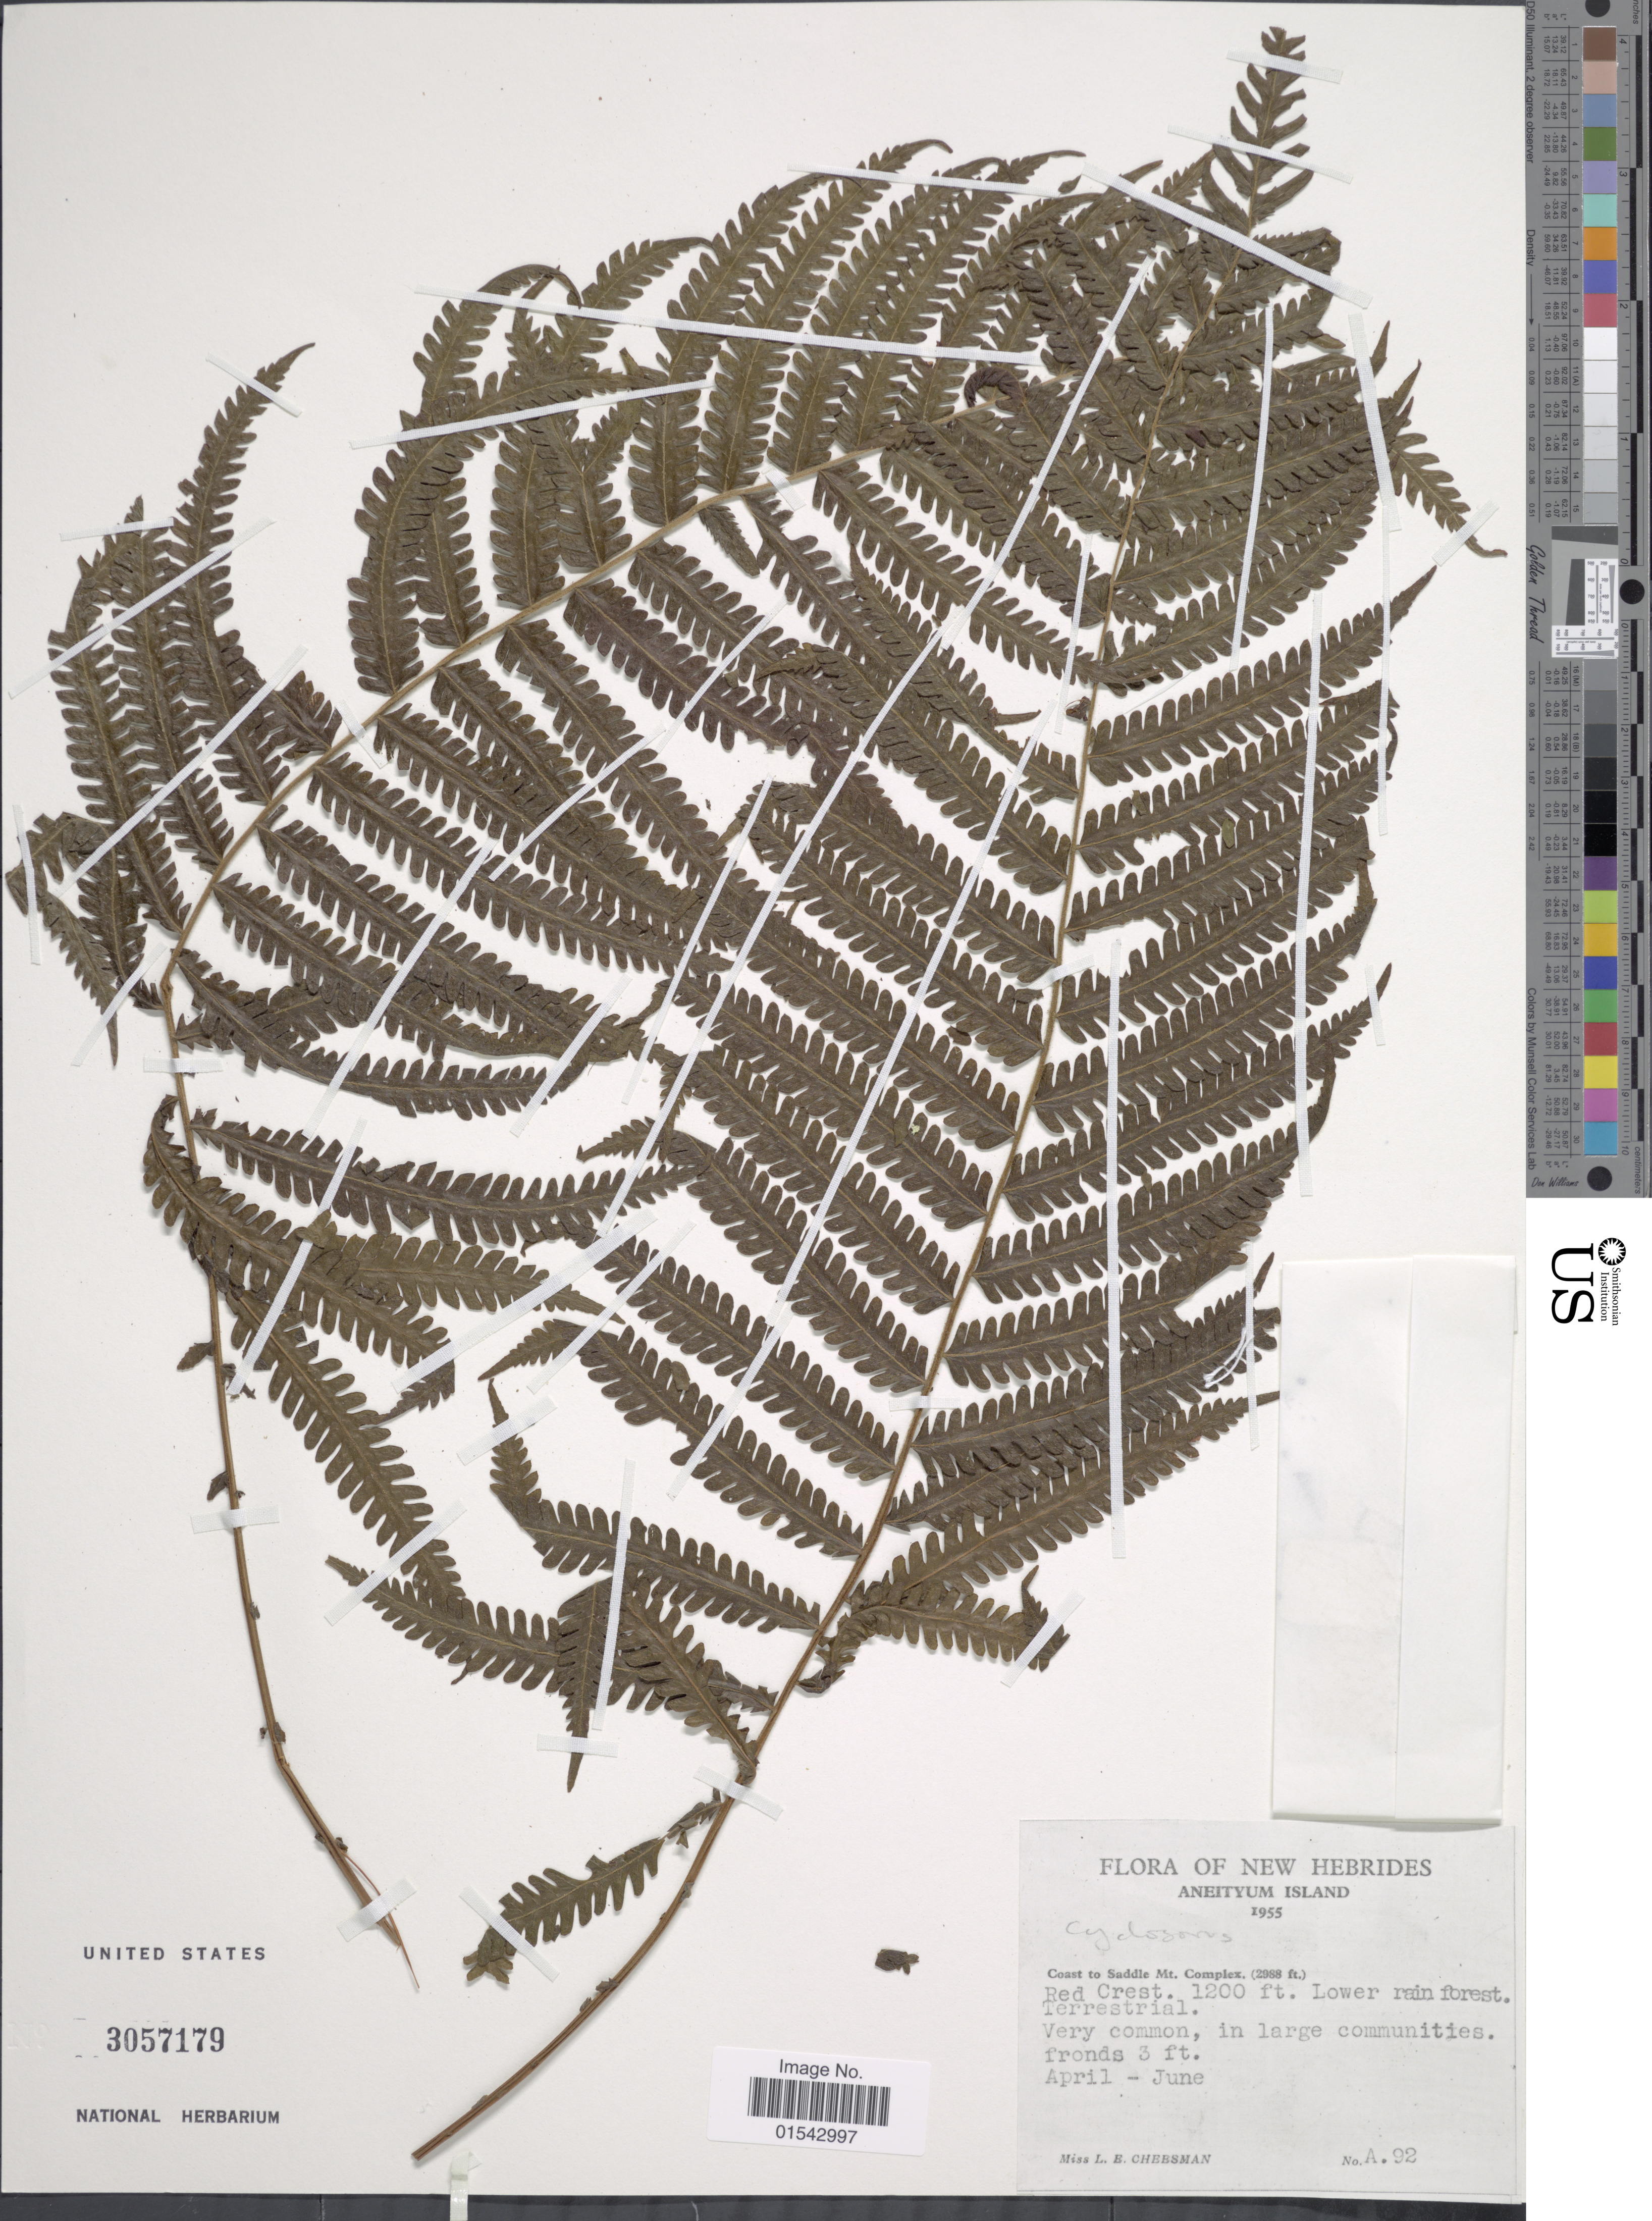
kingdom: Plantae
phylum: Tracheophyta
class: Polypodiopsida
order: Polypodiales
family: Thelypteridaceae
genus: Cyclosorus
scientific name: Cyclosorus sp.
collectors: E. L. Cheeseman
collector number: A92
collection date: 1955-04/1955-06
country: Vanuatu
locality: Red Crest, Lower rain forest, New Hebrides, Aneityum Island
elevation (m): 366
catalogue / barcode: US 3057179